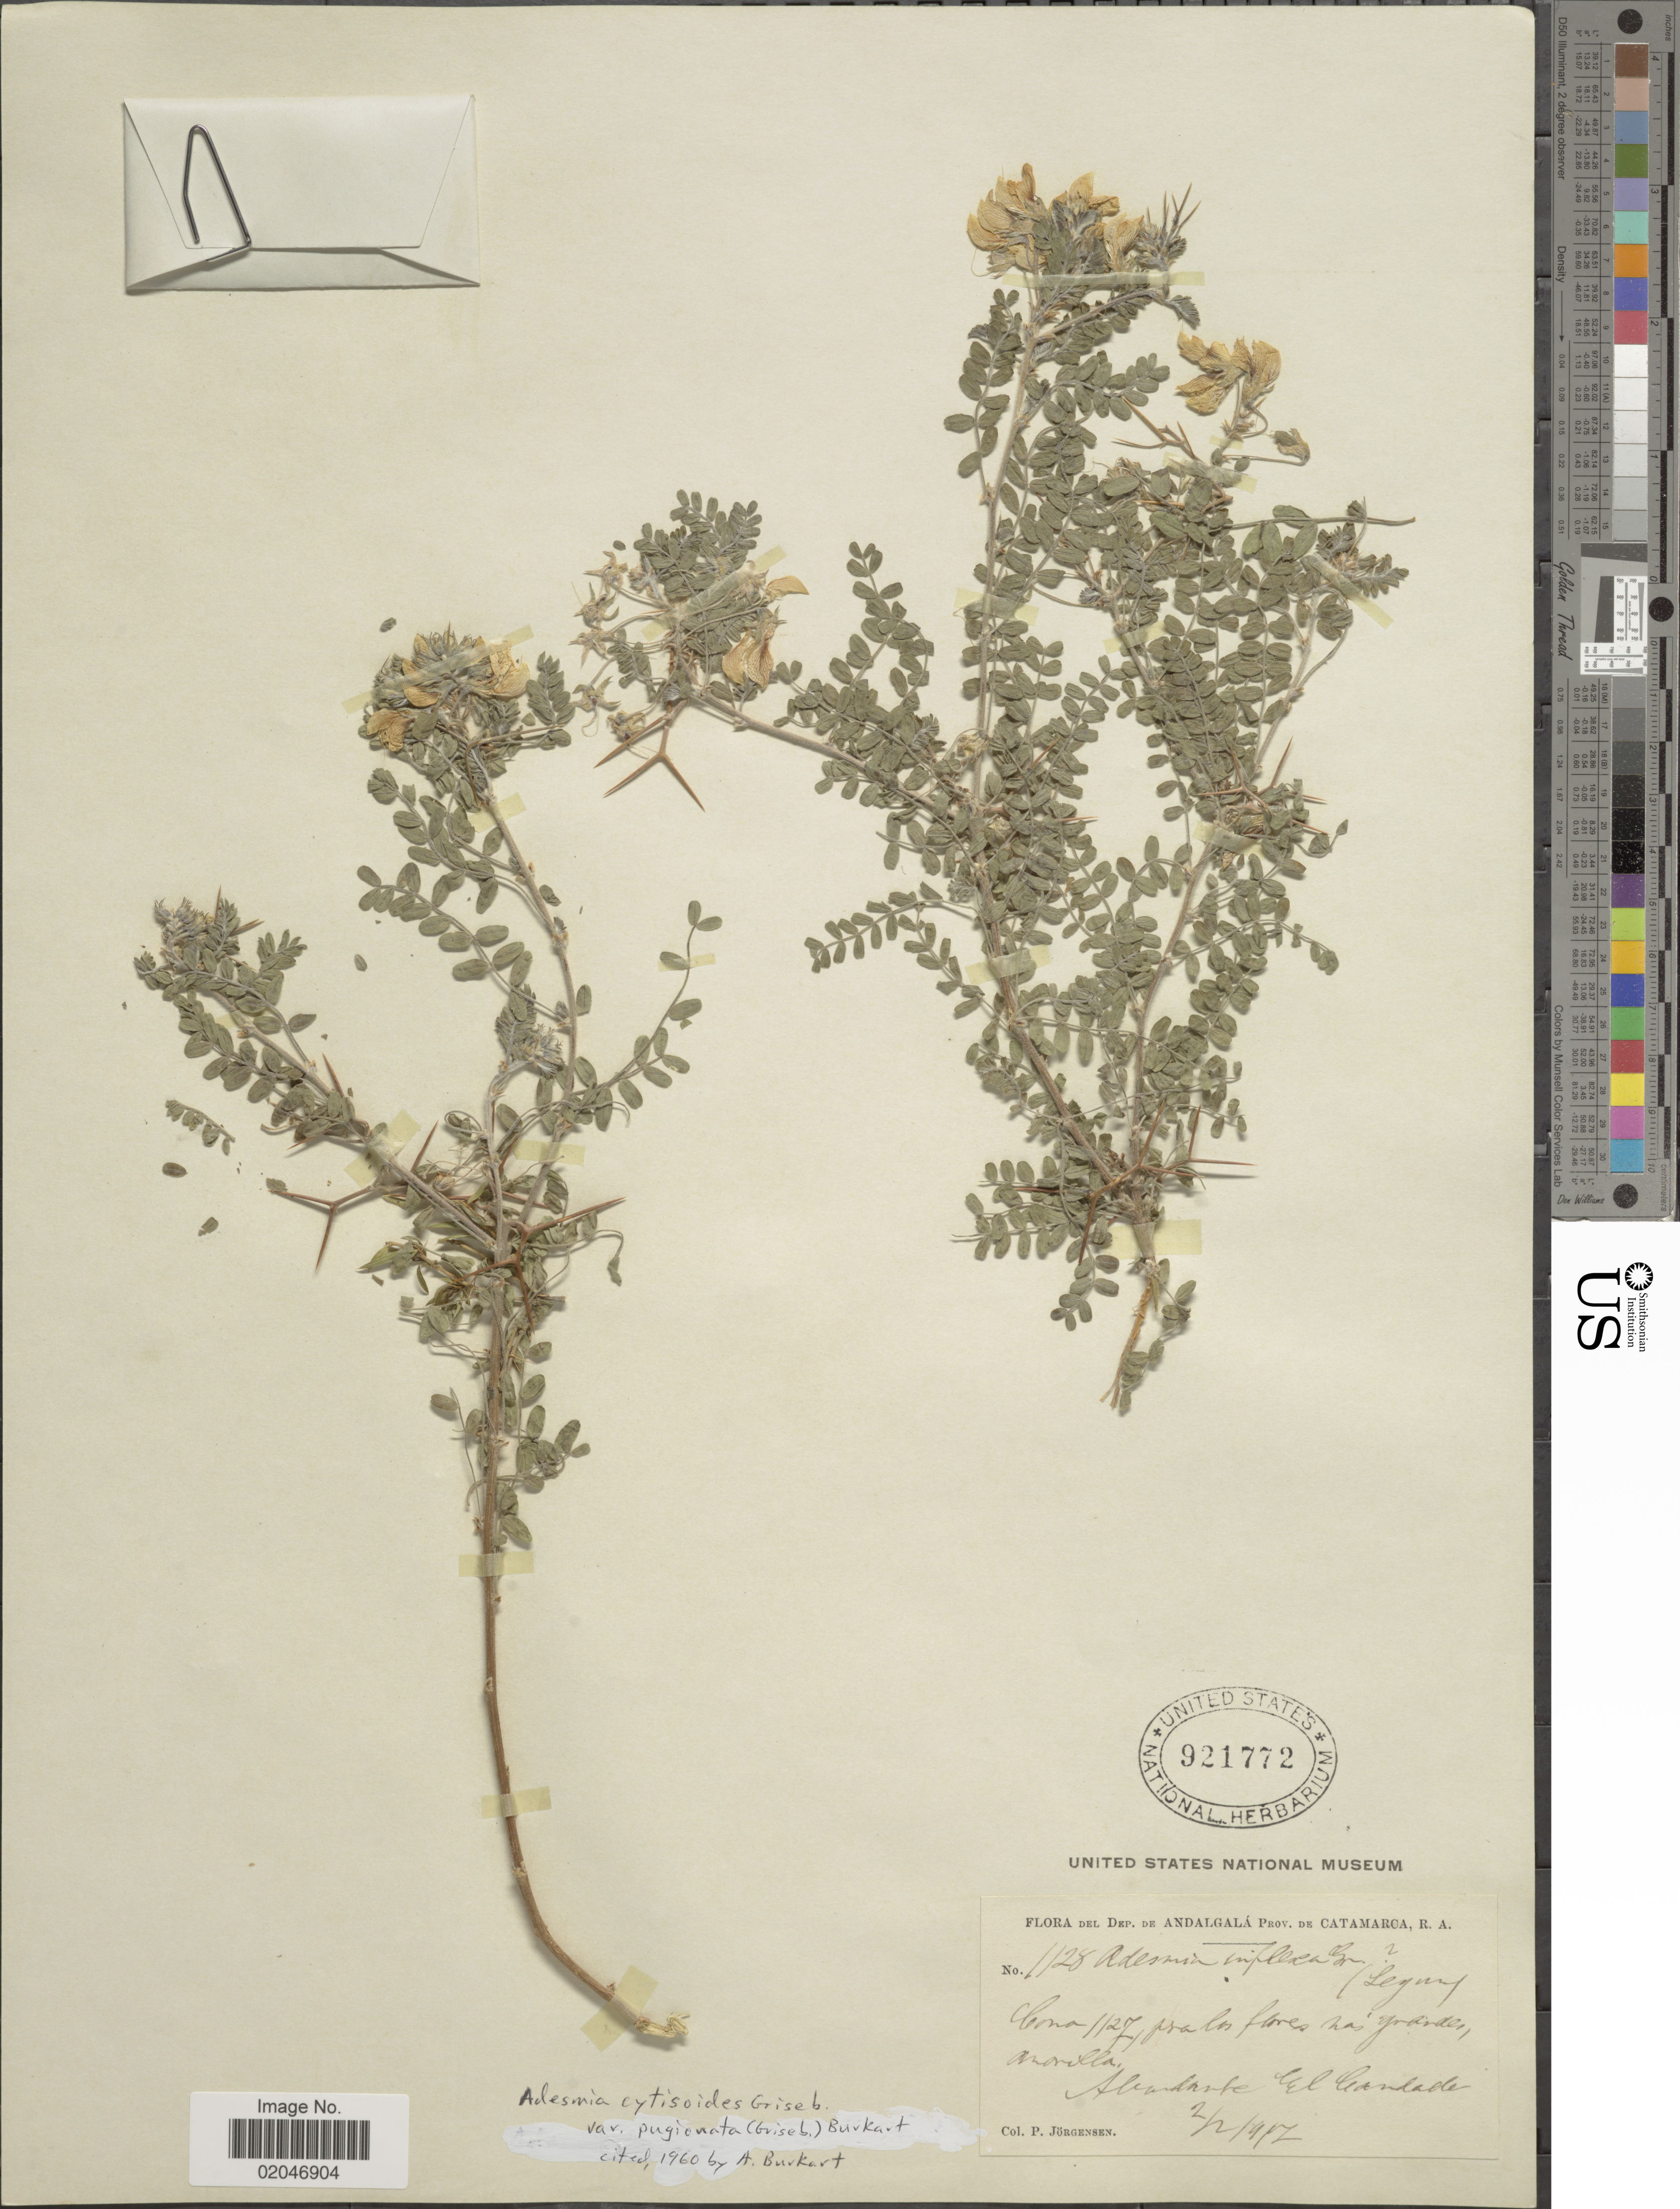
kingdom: Plantae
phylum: Tracheophyta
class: Magnoliopsida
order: Fabales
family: Fabaceae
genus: Adesmia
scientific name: Adesmia cytisoides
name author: Griseb.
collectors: P. Jörgensen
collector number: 1128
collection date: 1967-02-02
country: Argentina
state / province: Catamarca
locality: Dep. de Andalgala, Abundante El Candado.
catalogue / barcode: US 921772